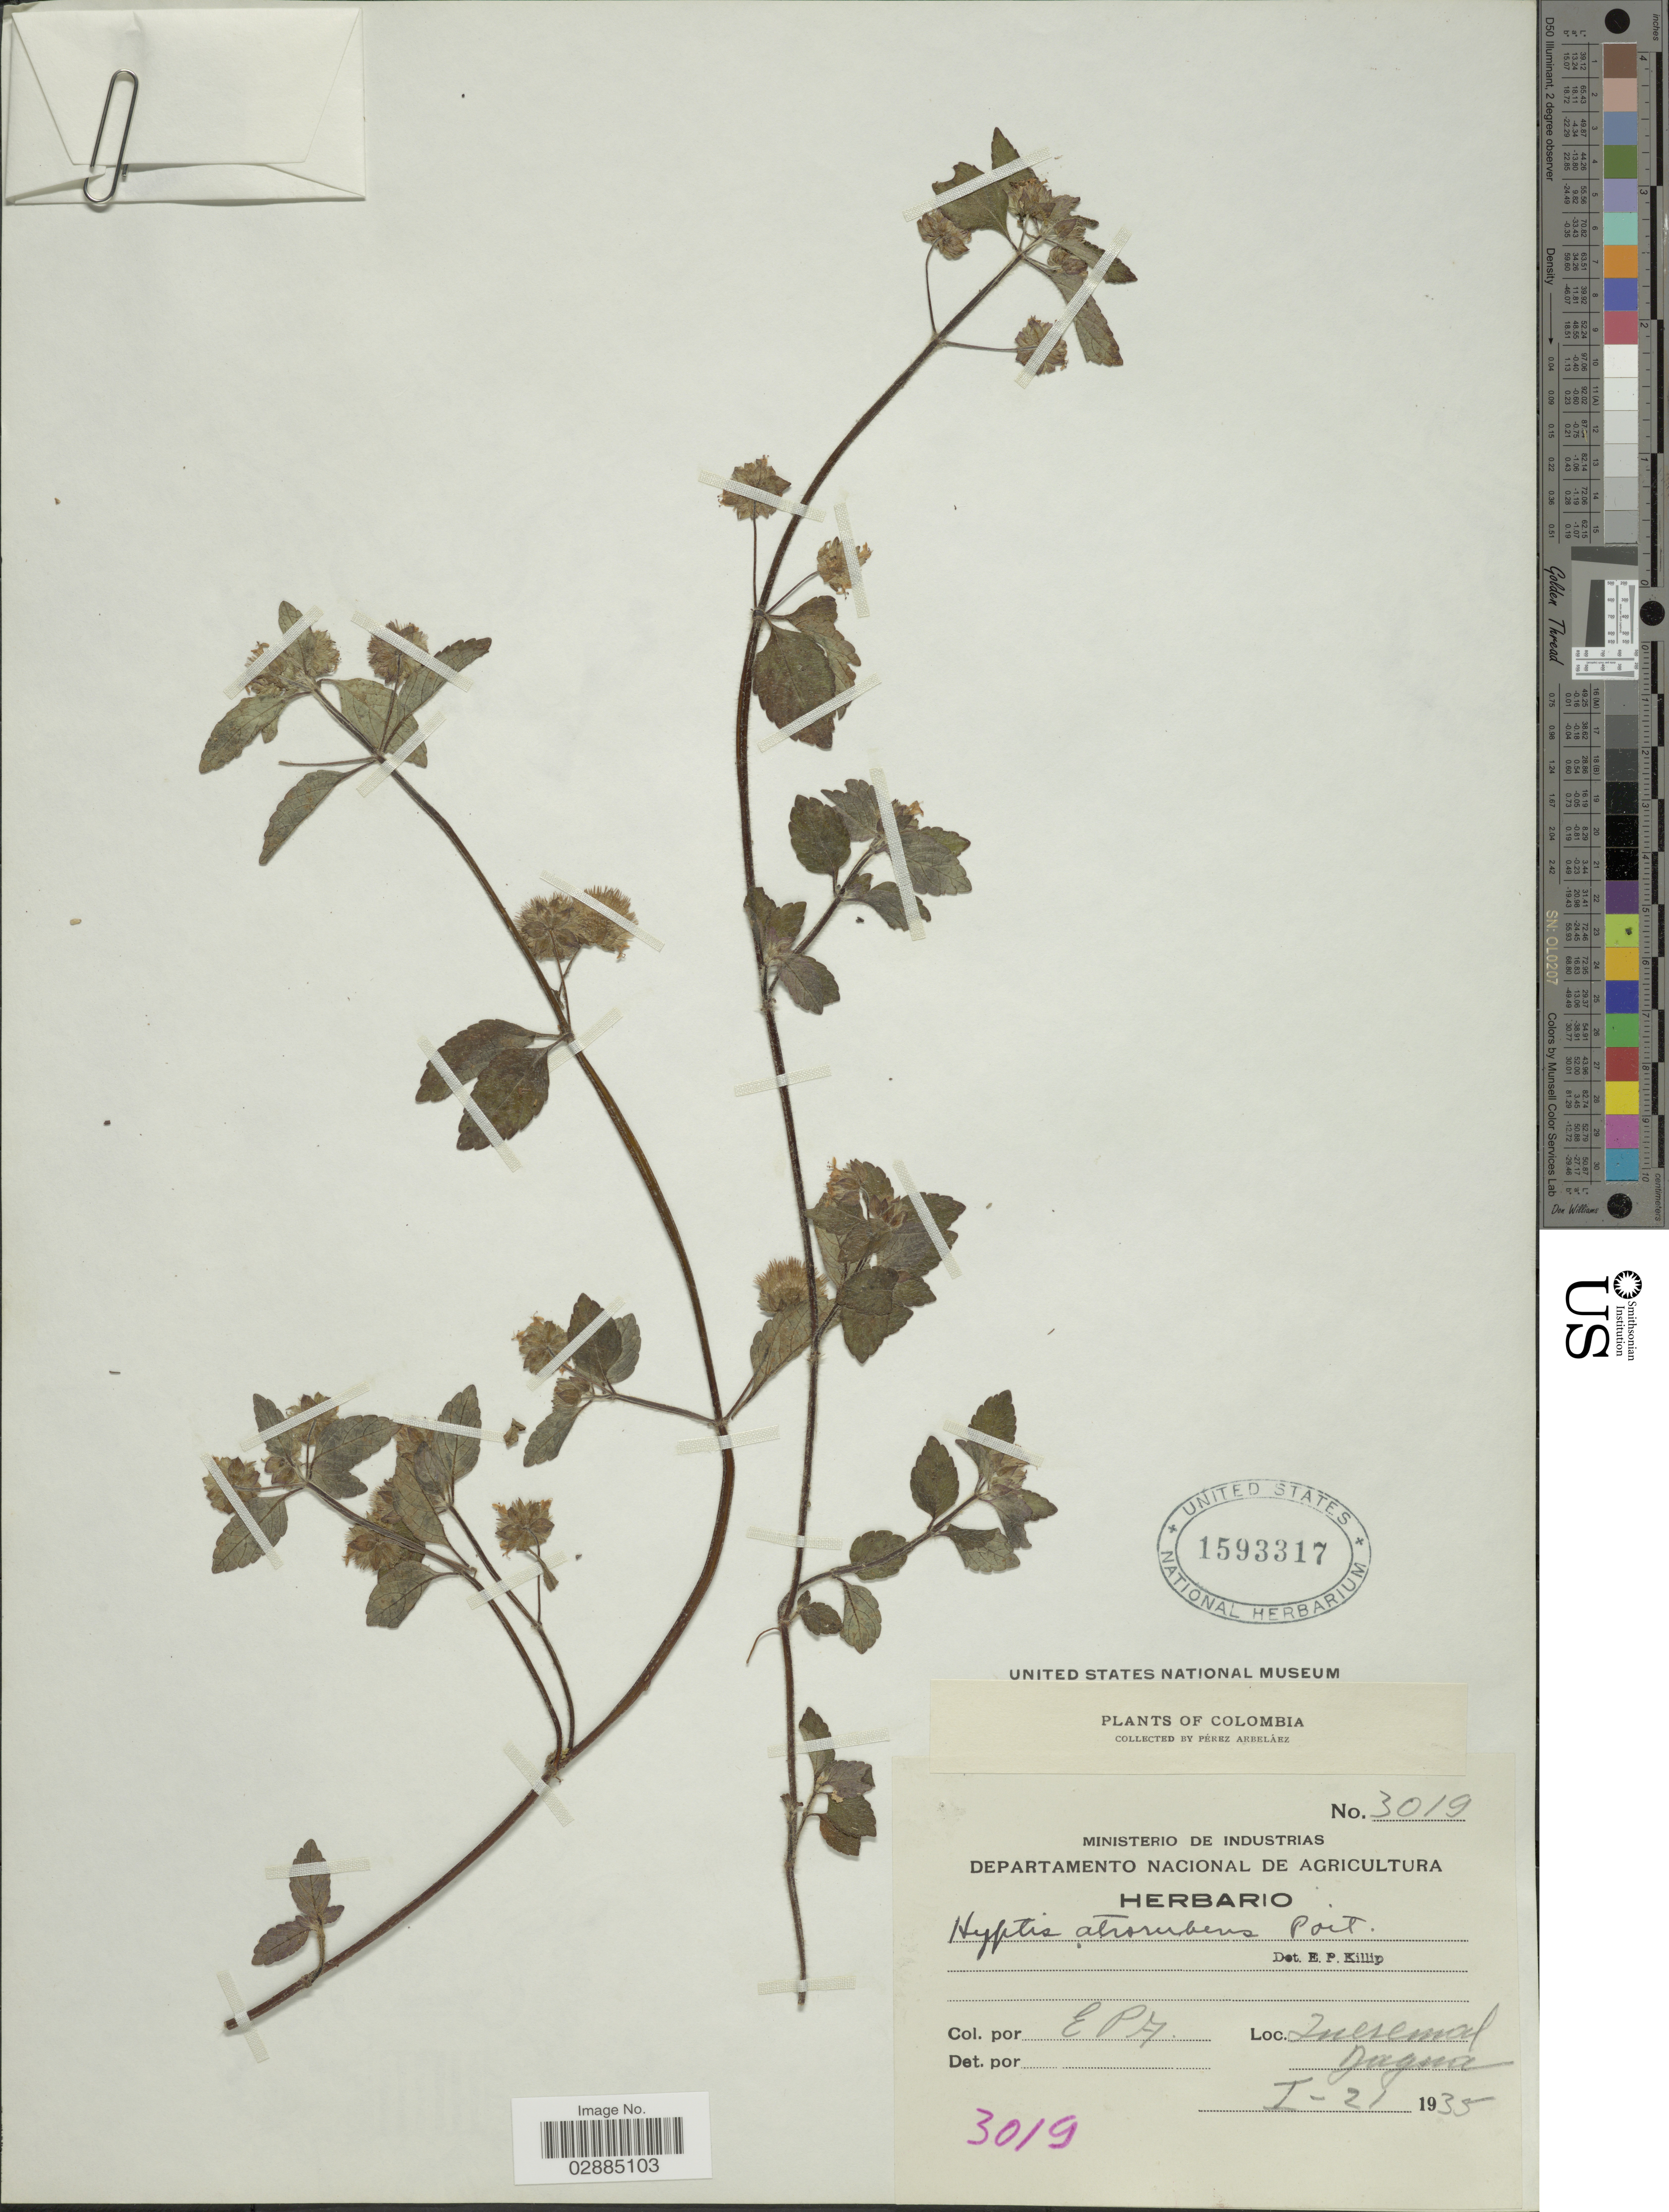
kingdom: Plantae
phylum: Tracheophyta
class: Magnoliopsida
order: Lamiales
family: Lamiaceae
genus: Hyptis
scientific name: Hyptis atrorubens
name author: Poit.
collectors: E. Pérez Arbeláez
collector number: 3019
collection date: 1935-01-21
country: Colombia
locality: Queremal, Dagua.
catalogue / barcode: US 1593317